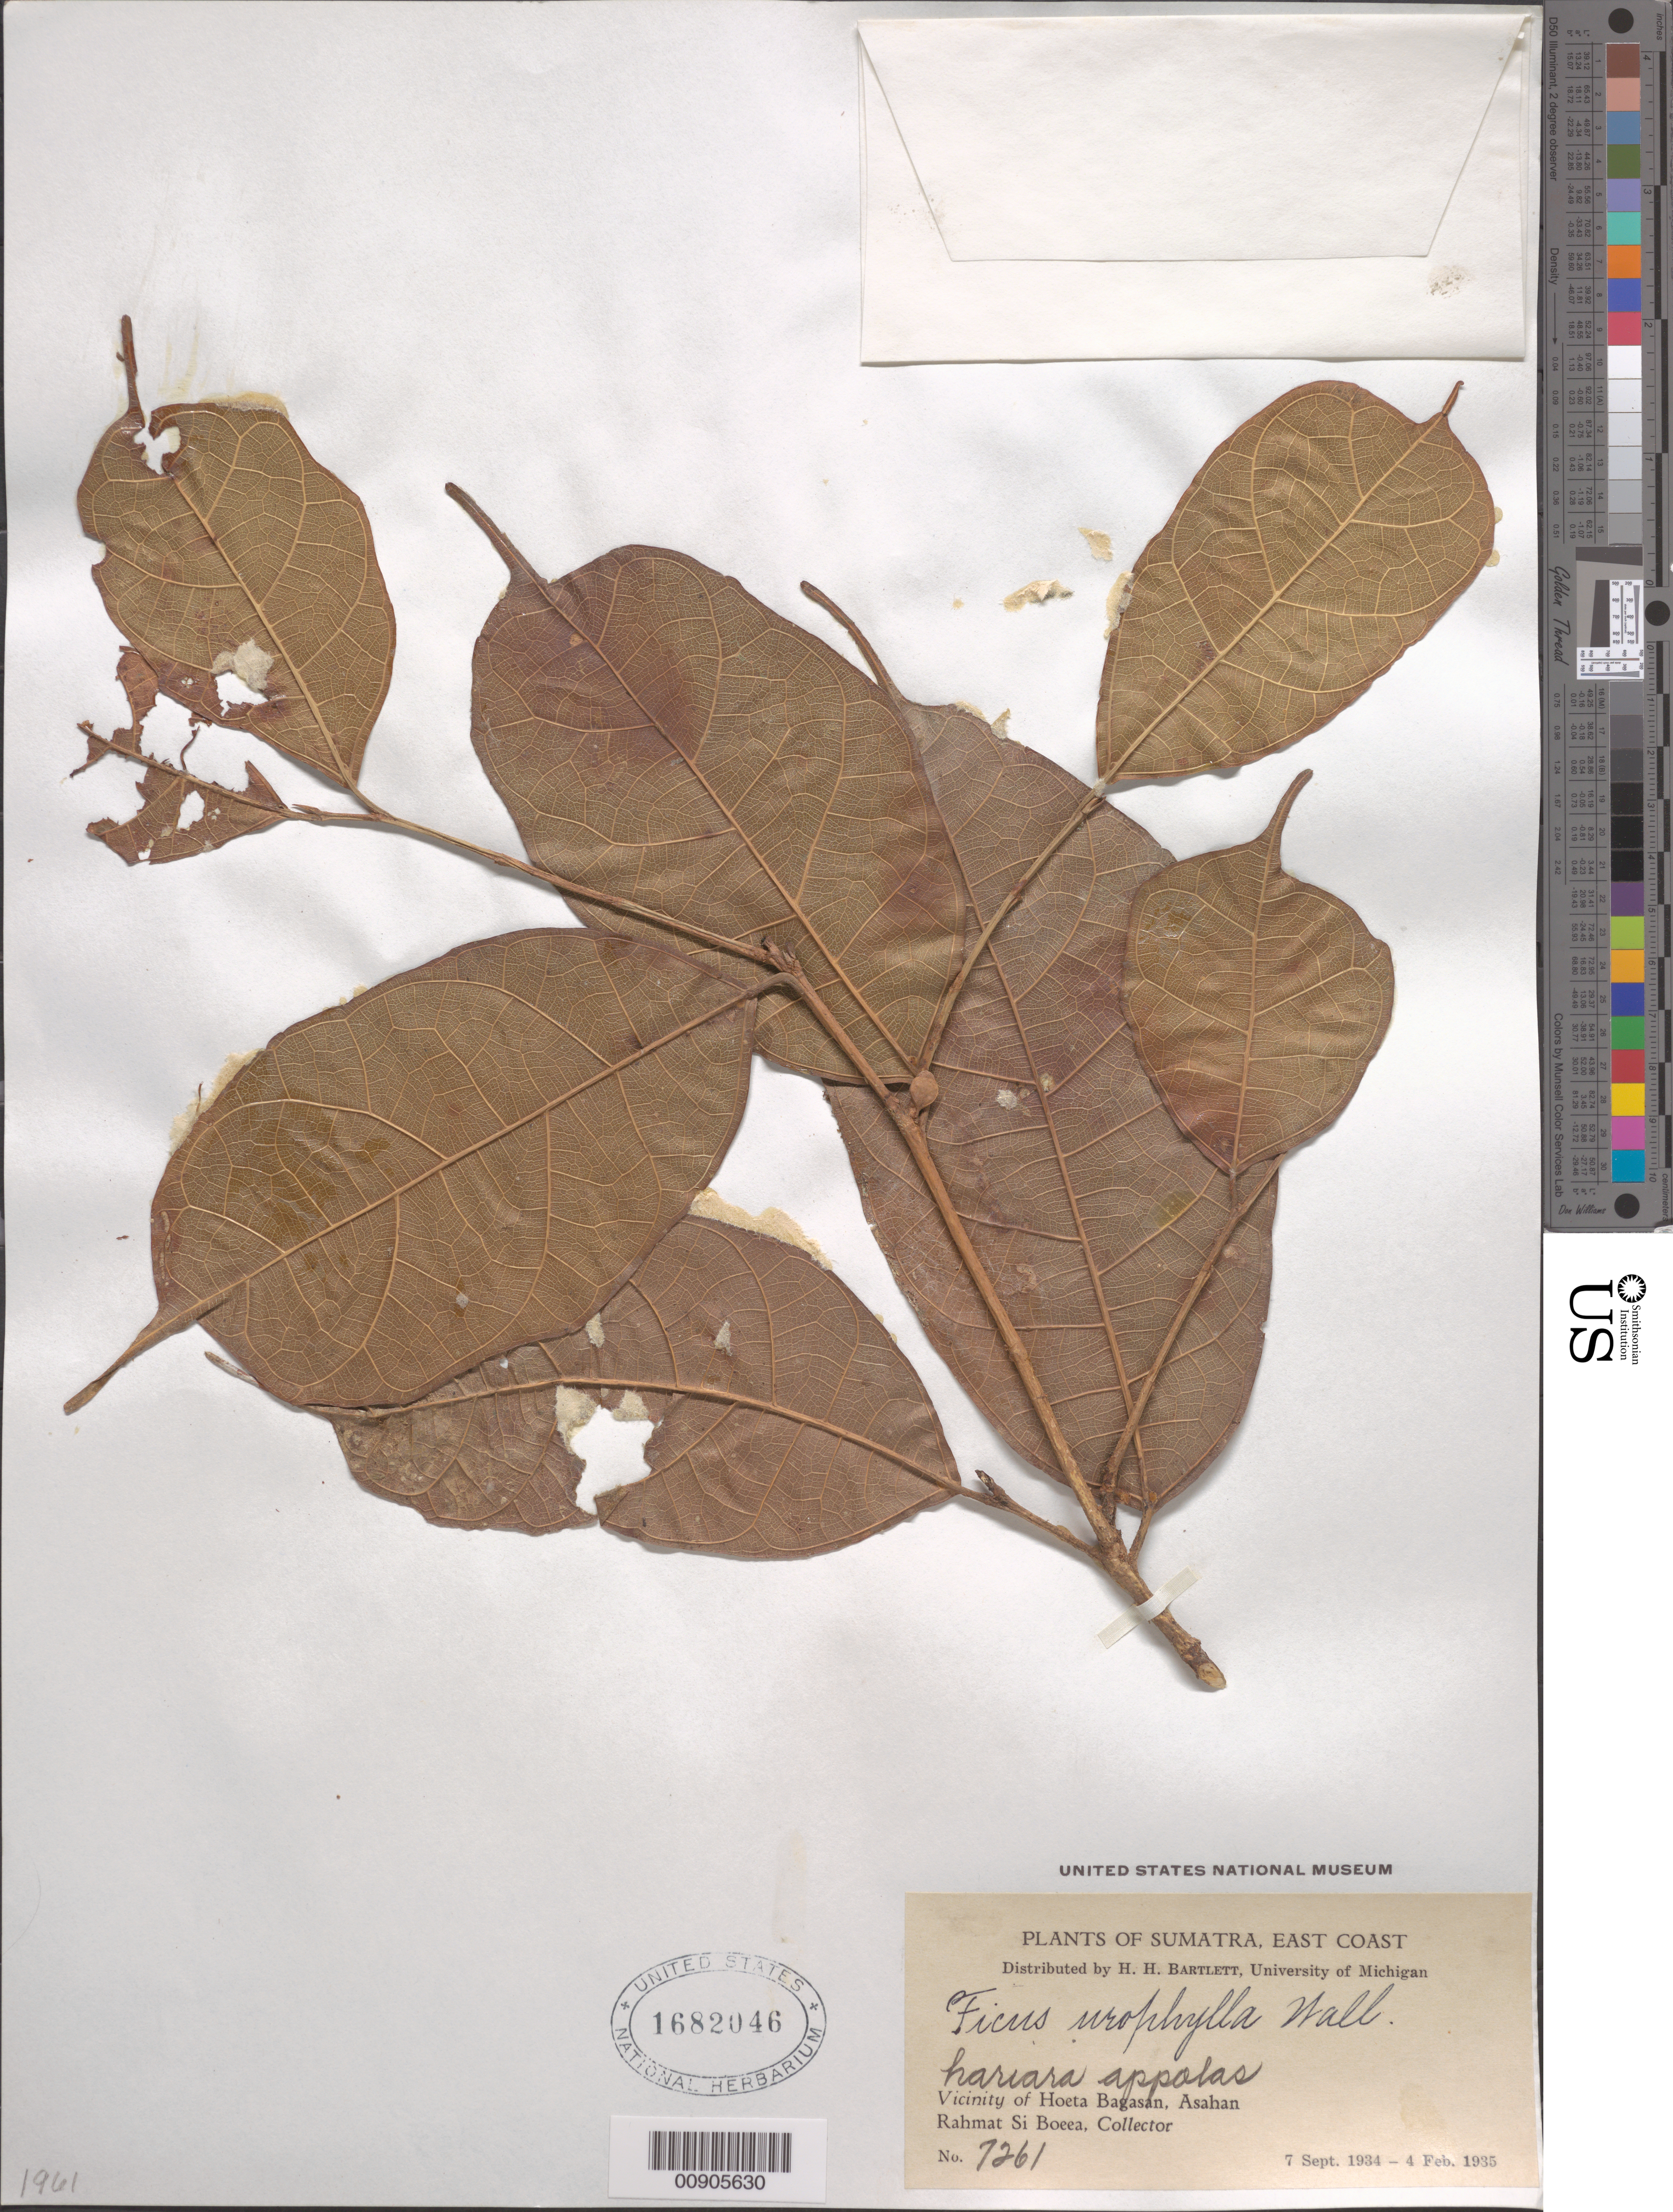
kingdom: Plantae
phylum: Tracheophyta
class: Magnoliopsida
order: Rosales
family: Moraceae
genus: Ficus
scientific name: Ficus urophylla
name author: Wall. ex Miq.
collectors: Rahmat Si Boeea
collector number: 7261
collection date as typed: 07 Sep 1934 to 04 Feb 1935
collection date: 1934-09-07/1935-02-04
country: Indonesia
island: Sumatra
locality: Vicinity of Hoeta Bagasan, Asahan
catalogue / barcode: US 1682046